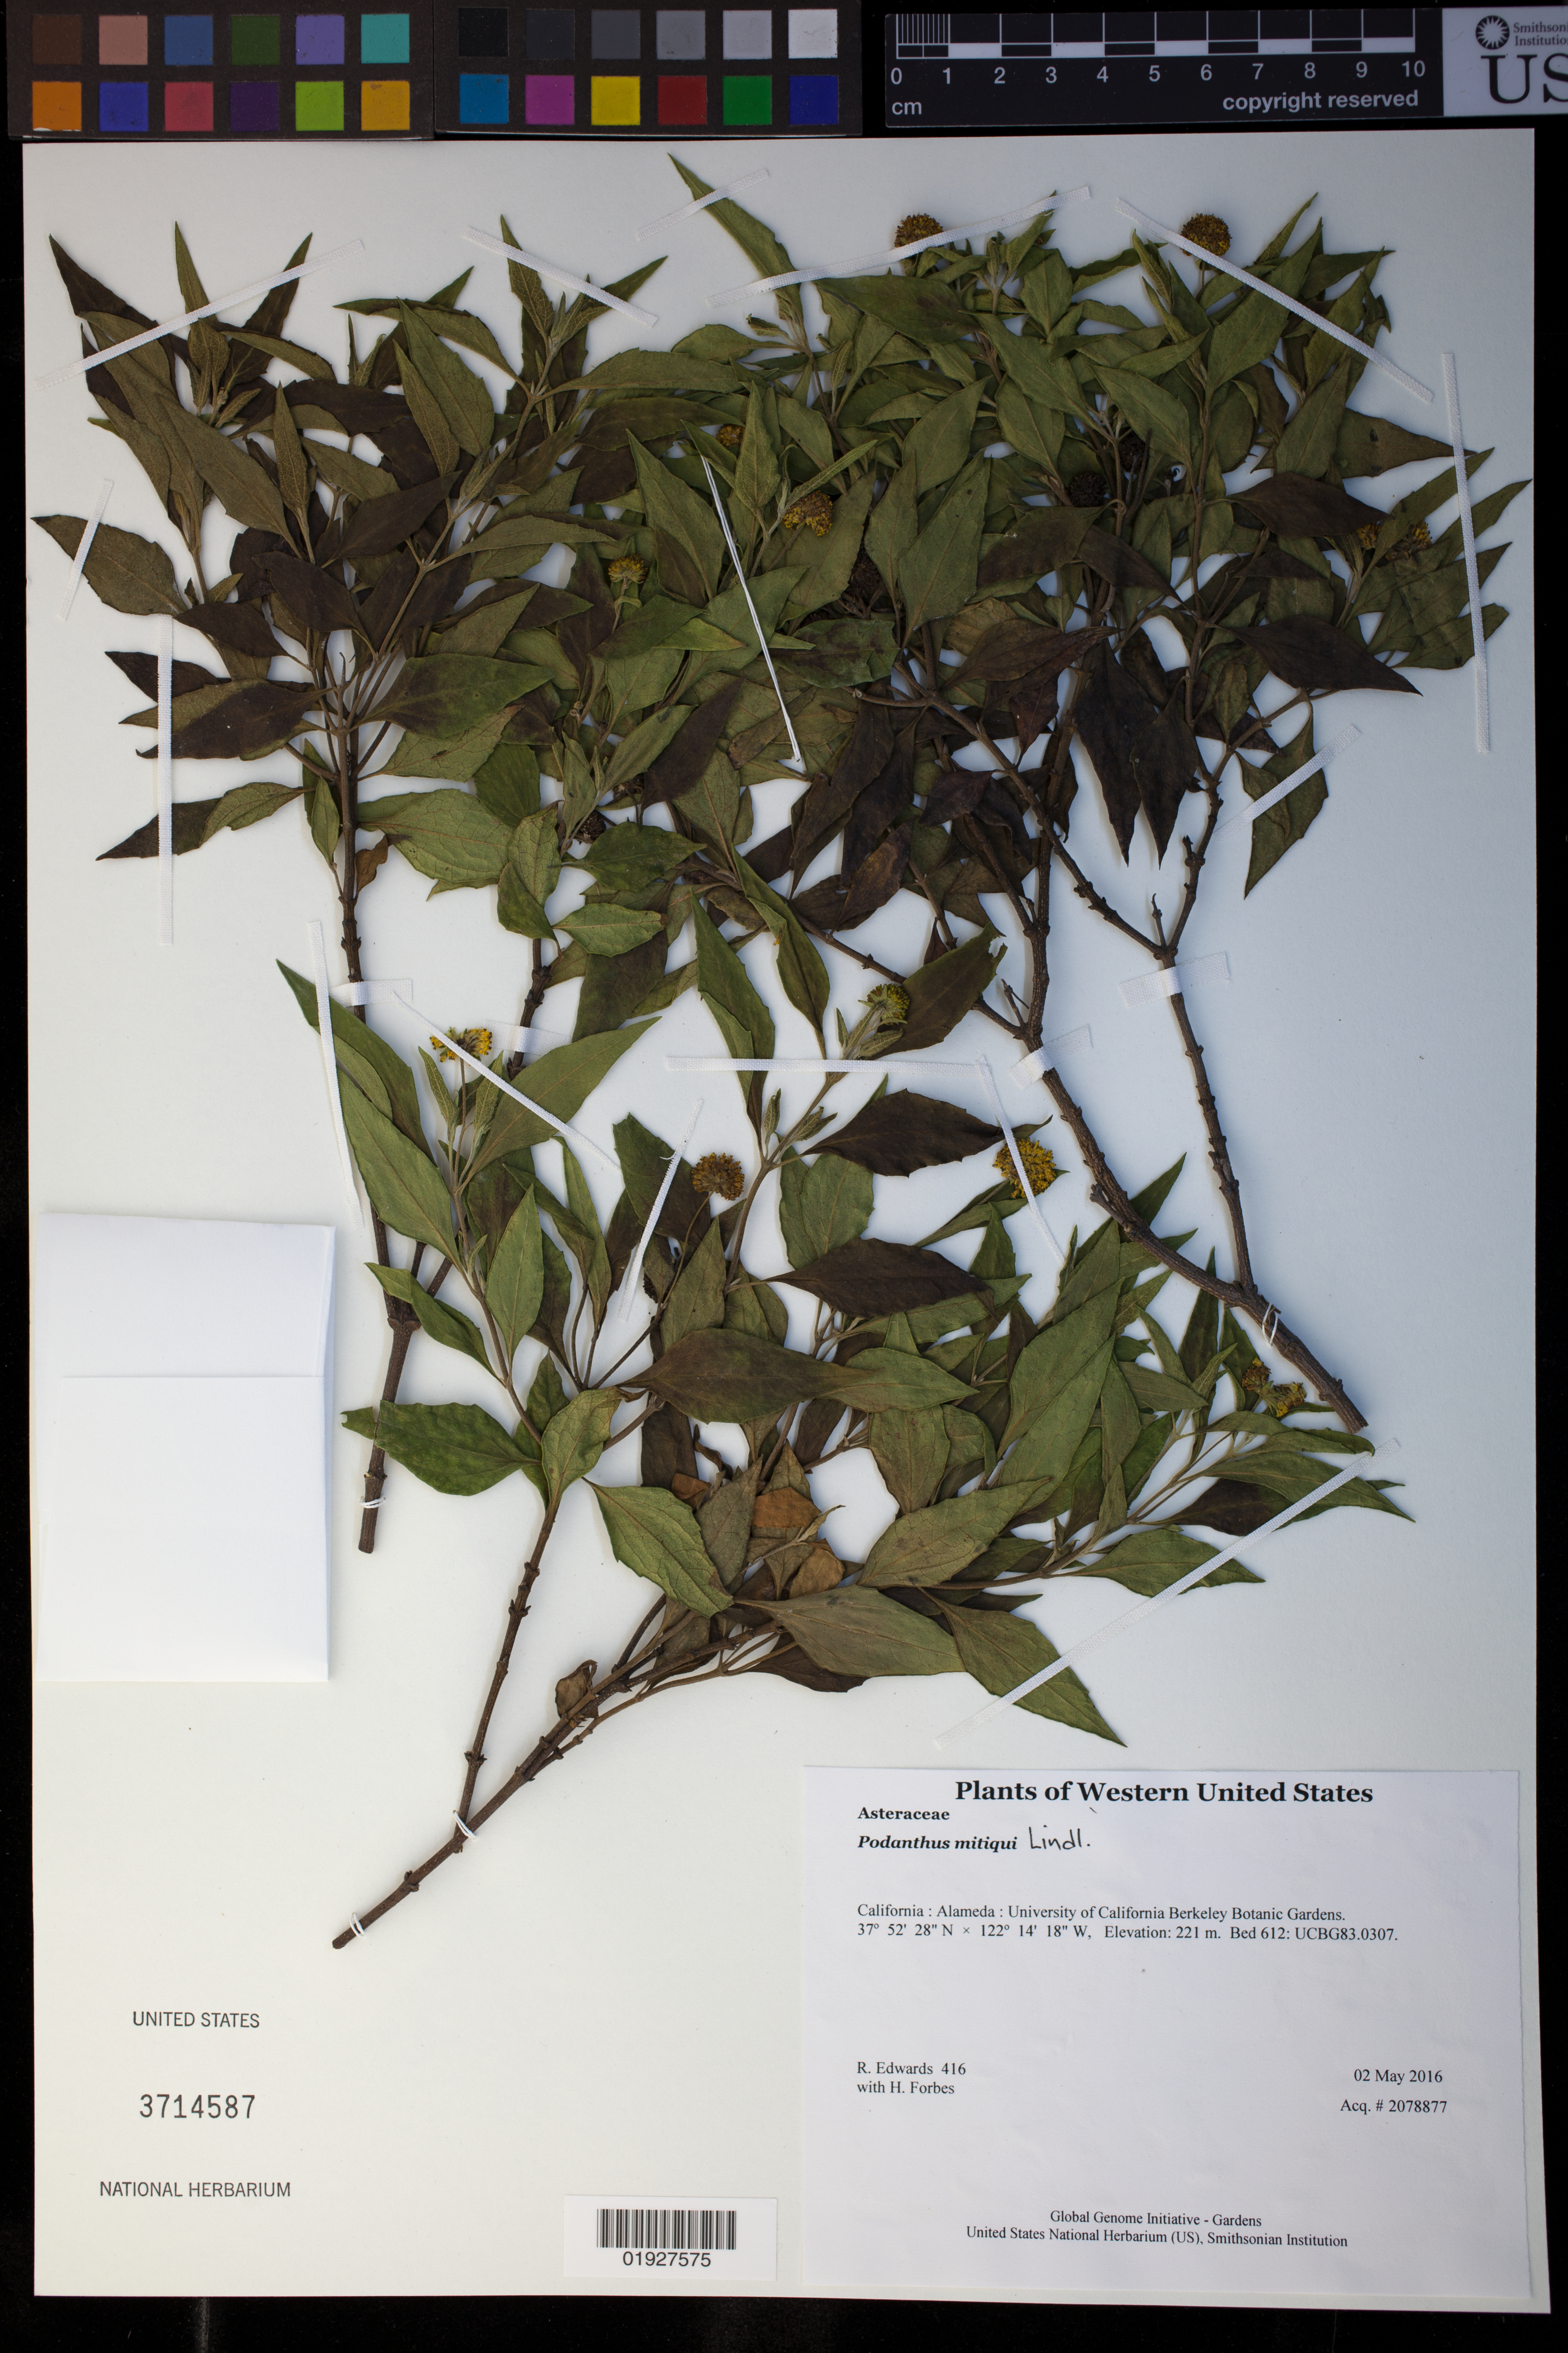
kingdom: Plantae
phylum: Tracheophyta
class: Magnoliopsida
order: Asterales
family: Asteraceae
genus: Podanthus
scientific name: Podanthus mitiqui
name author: Lindl.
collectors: H. Forbes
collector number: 416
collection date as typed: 2 May 2016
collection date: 2016-05-02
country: United States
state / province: California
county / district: Alameda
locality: University of California Berkeley Botanic Gardens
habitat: Bed 612: UCBG83.0307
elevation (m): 221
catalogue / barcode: US 3714587